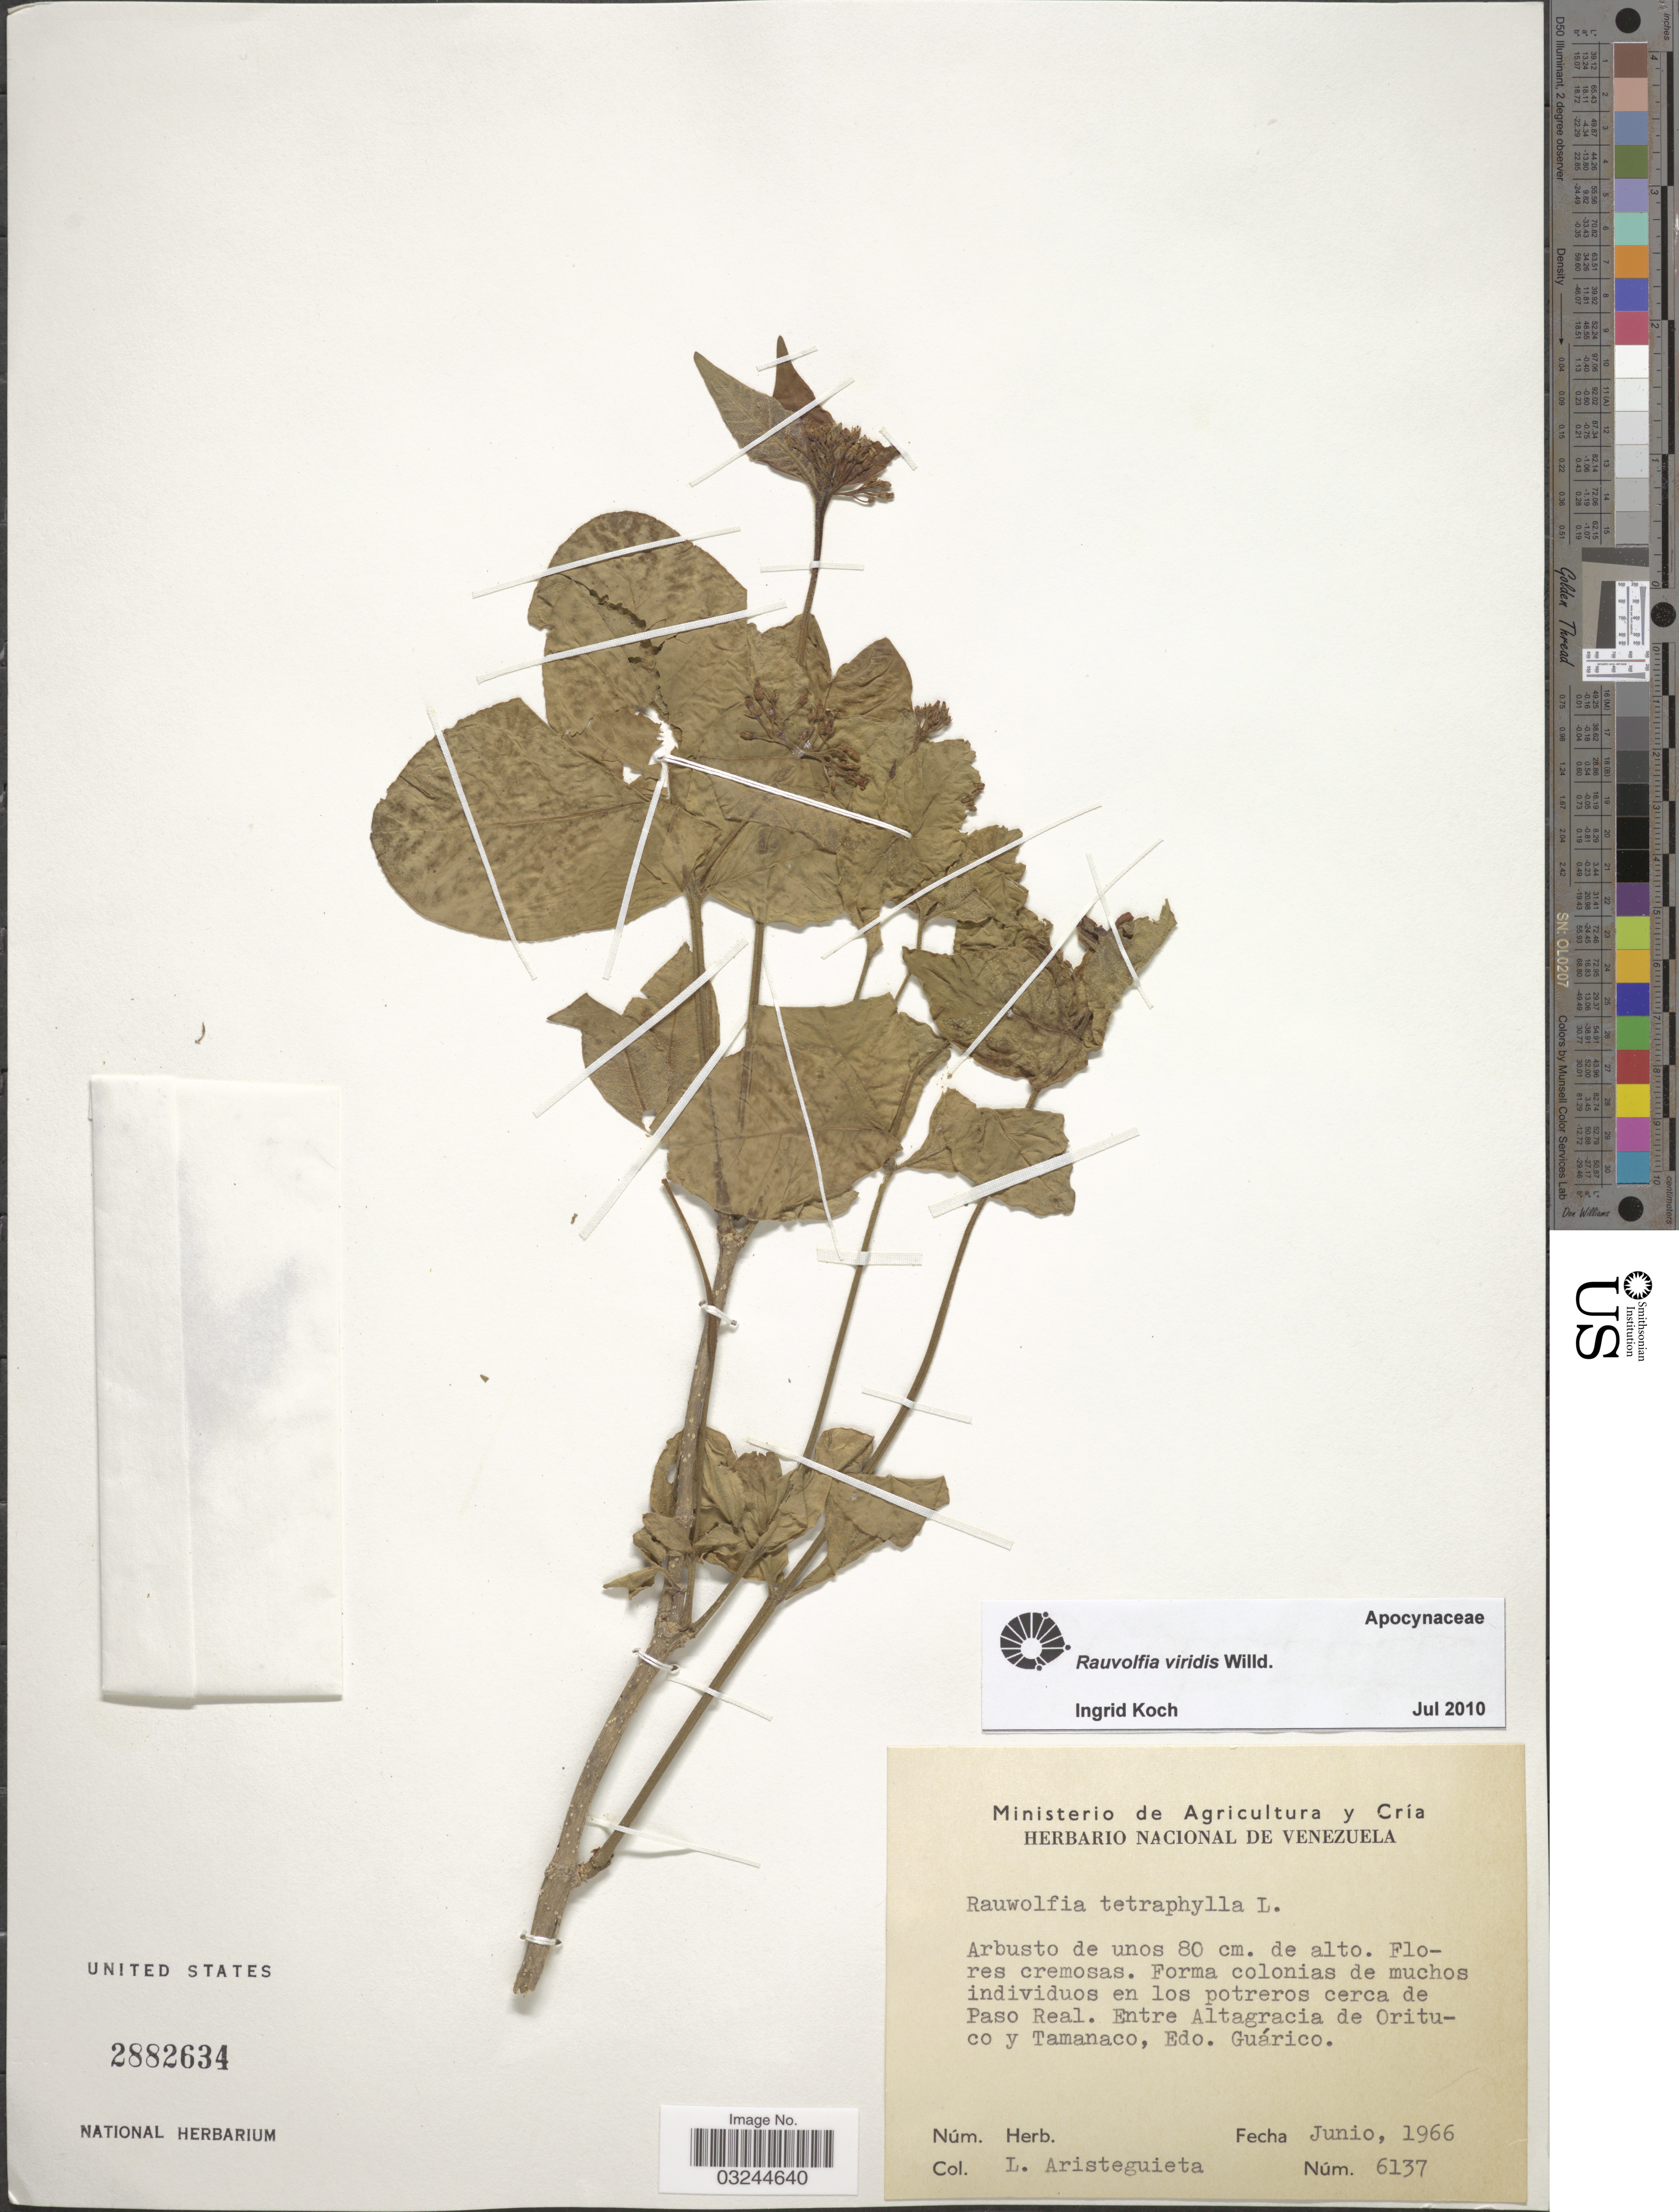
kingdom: Plantae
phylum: Tracheophyta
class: Magnoliopsida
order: Gentianales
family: Apocynaceae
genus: Rauvolfia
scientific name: Rauvolfia viridis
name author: Willd. ex Roem. & Schult.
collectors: L. Aristeguieta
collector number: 6137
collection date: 1966-06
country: Venezuela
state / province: Guárico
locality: En los potreros cerca de Paso Real. Entre Altagracia de Orituco y Tamanaco.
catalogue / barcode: US 2882634